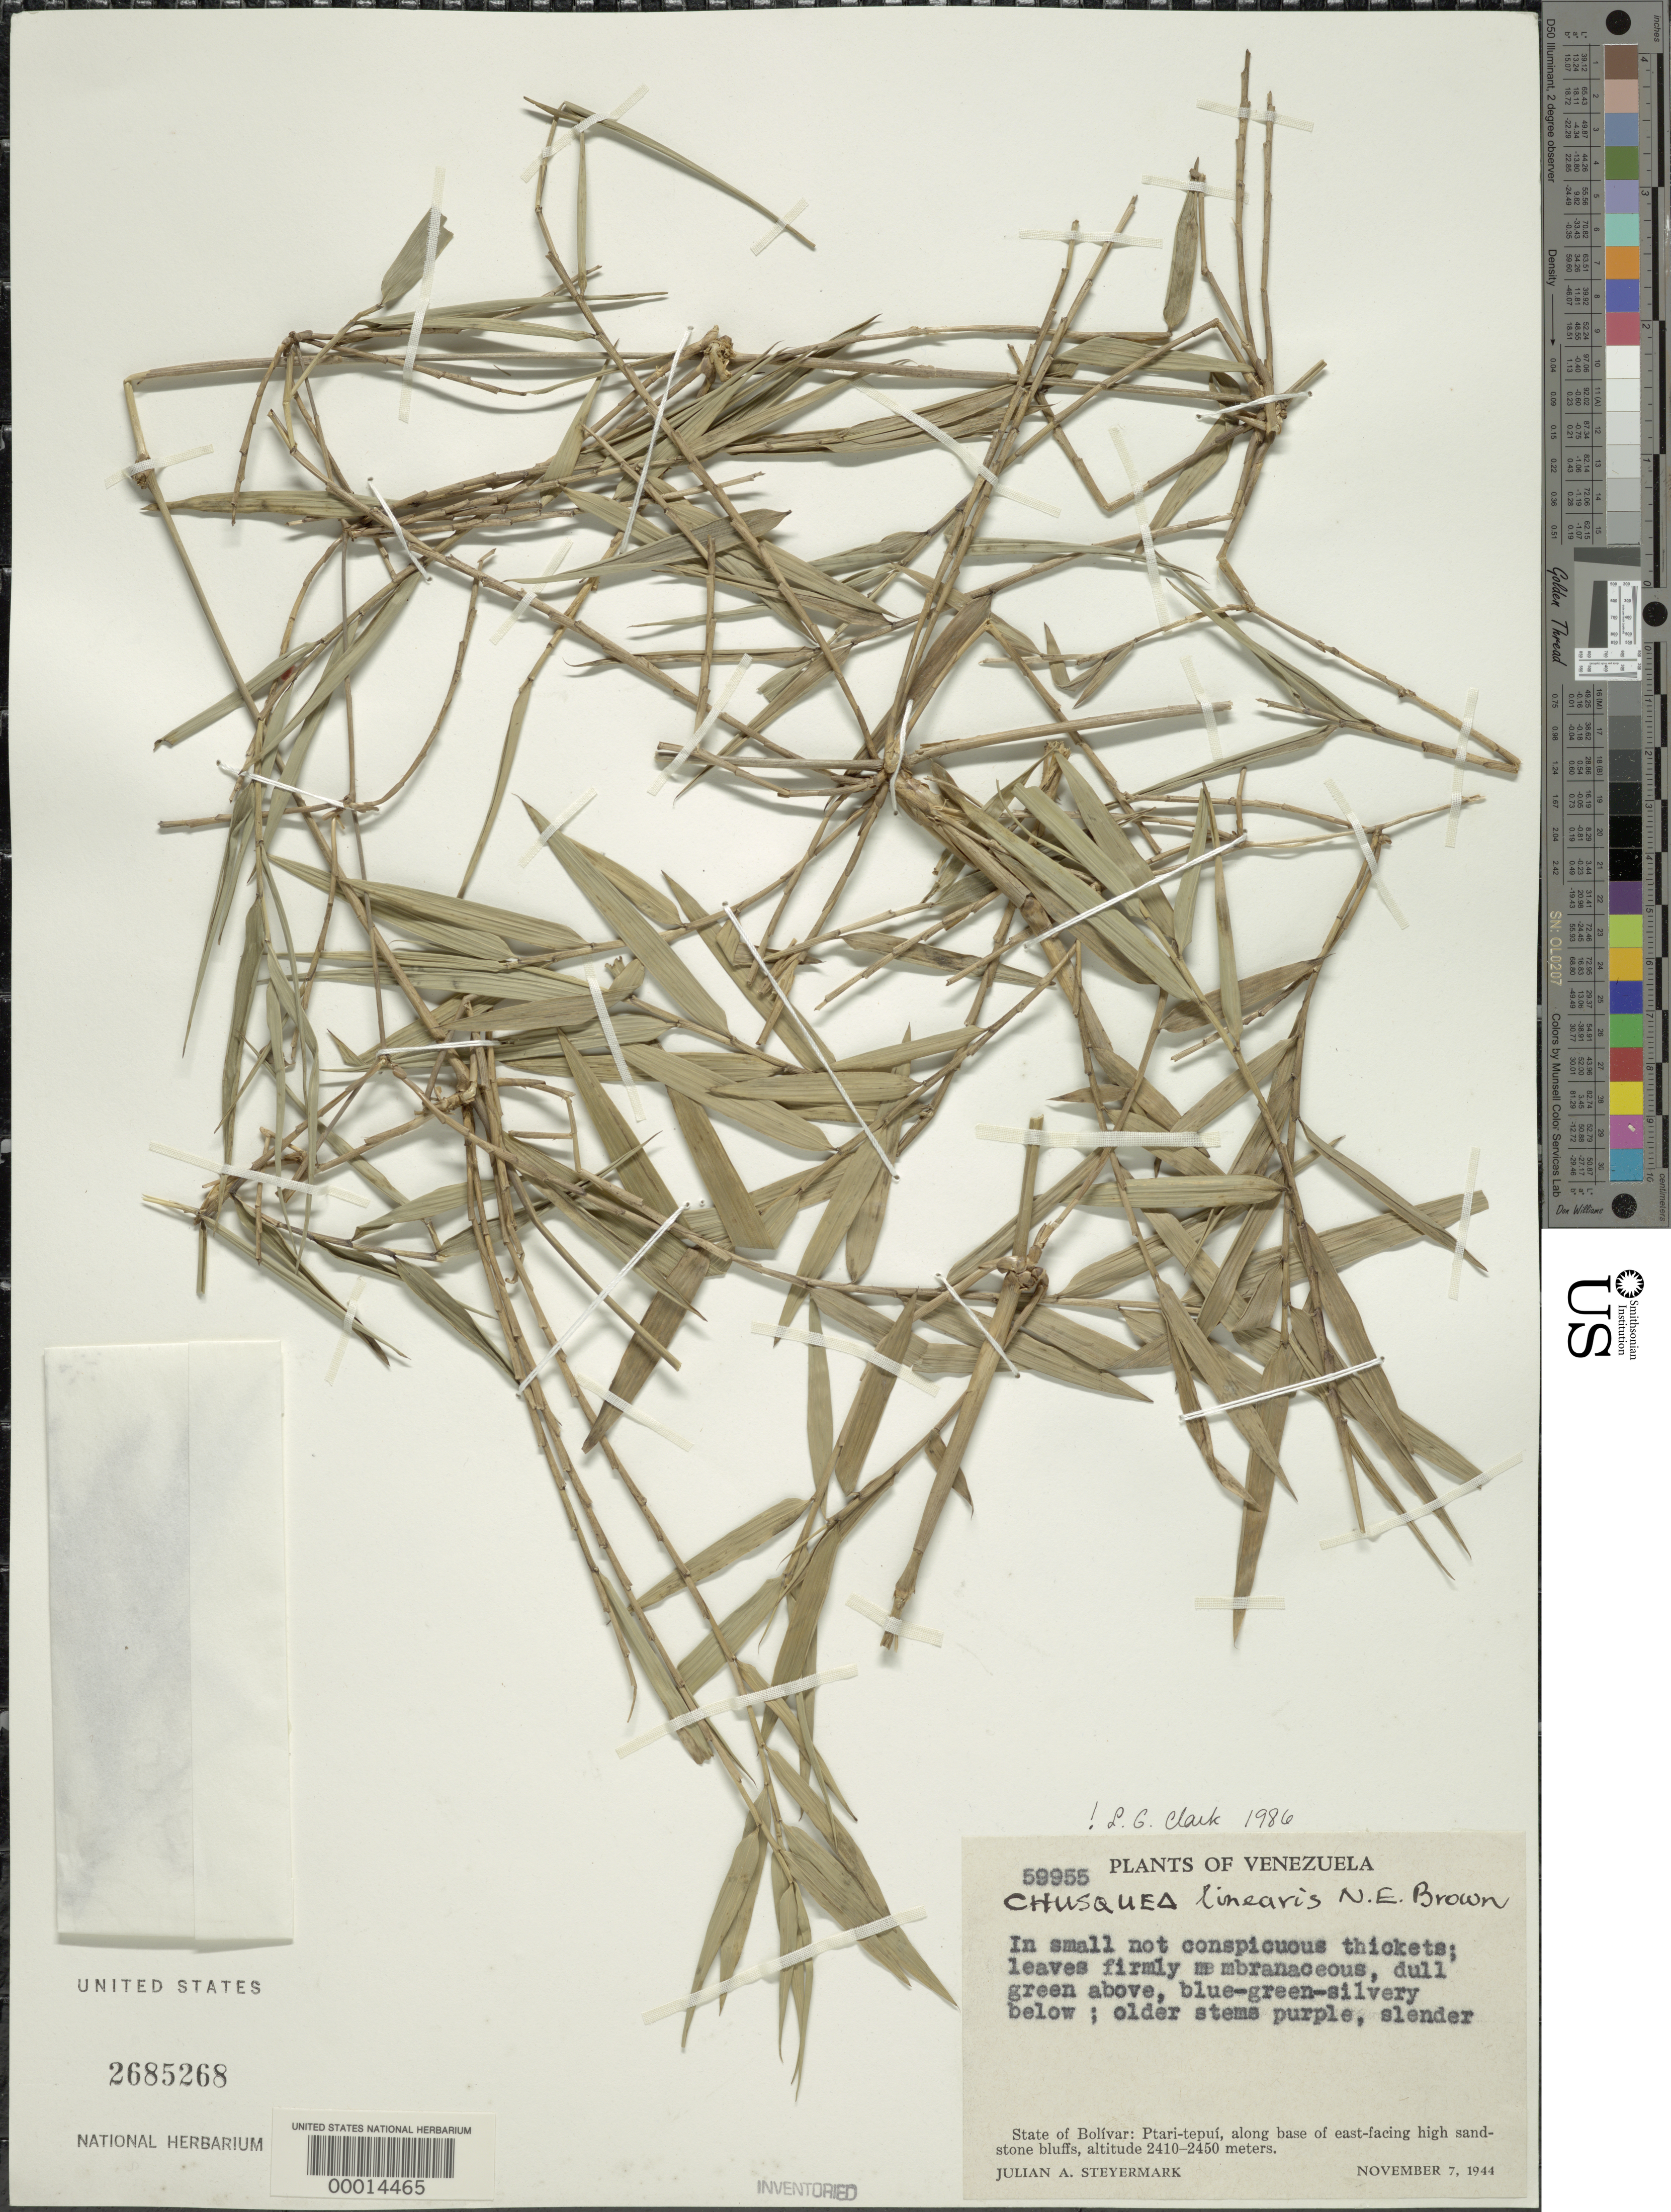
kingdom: Plantae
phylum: Tracheophyta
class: Liliopsida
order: Poales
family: Poaceae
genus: Chusquea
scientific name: Chusquea linearis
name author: N.E. Br.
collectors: J. Steyermark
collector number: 59955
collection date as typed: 07 Nov 1944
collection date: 1944-11-07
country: Venezuela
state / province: Bolivar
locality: Ptari-tepui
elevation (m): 2410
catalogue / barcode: US 2685268